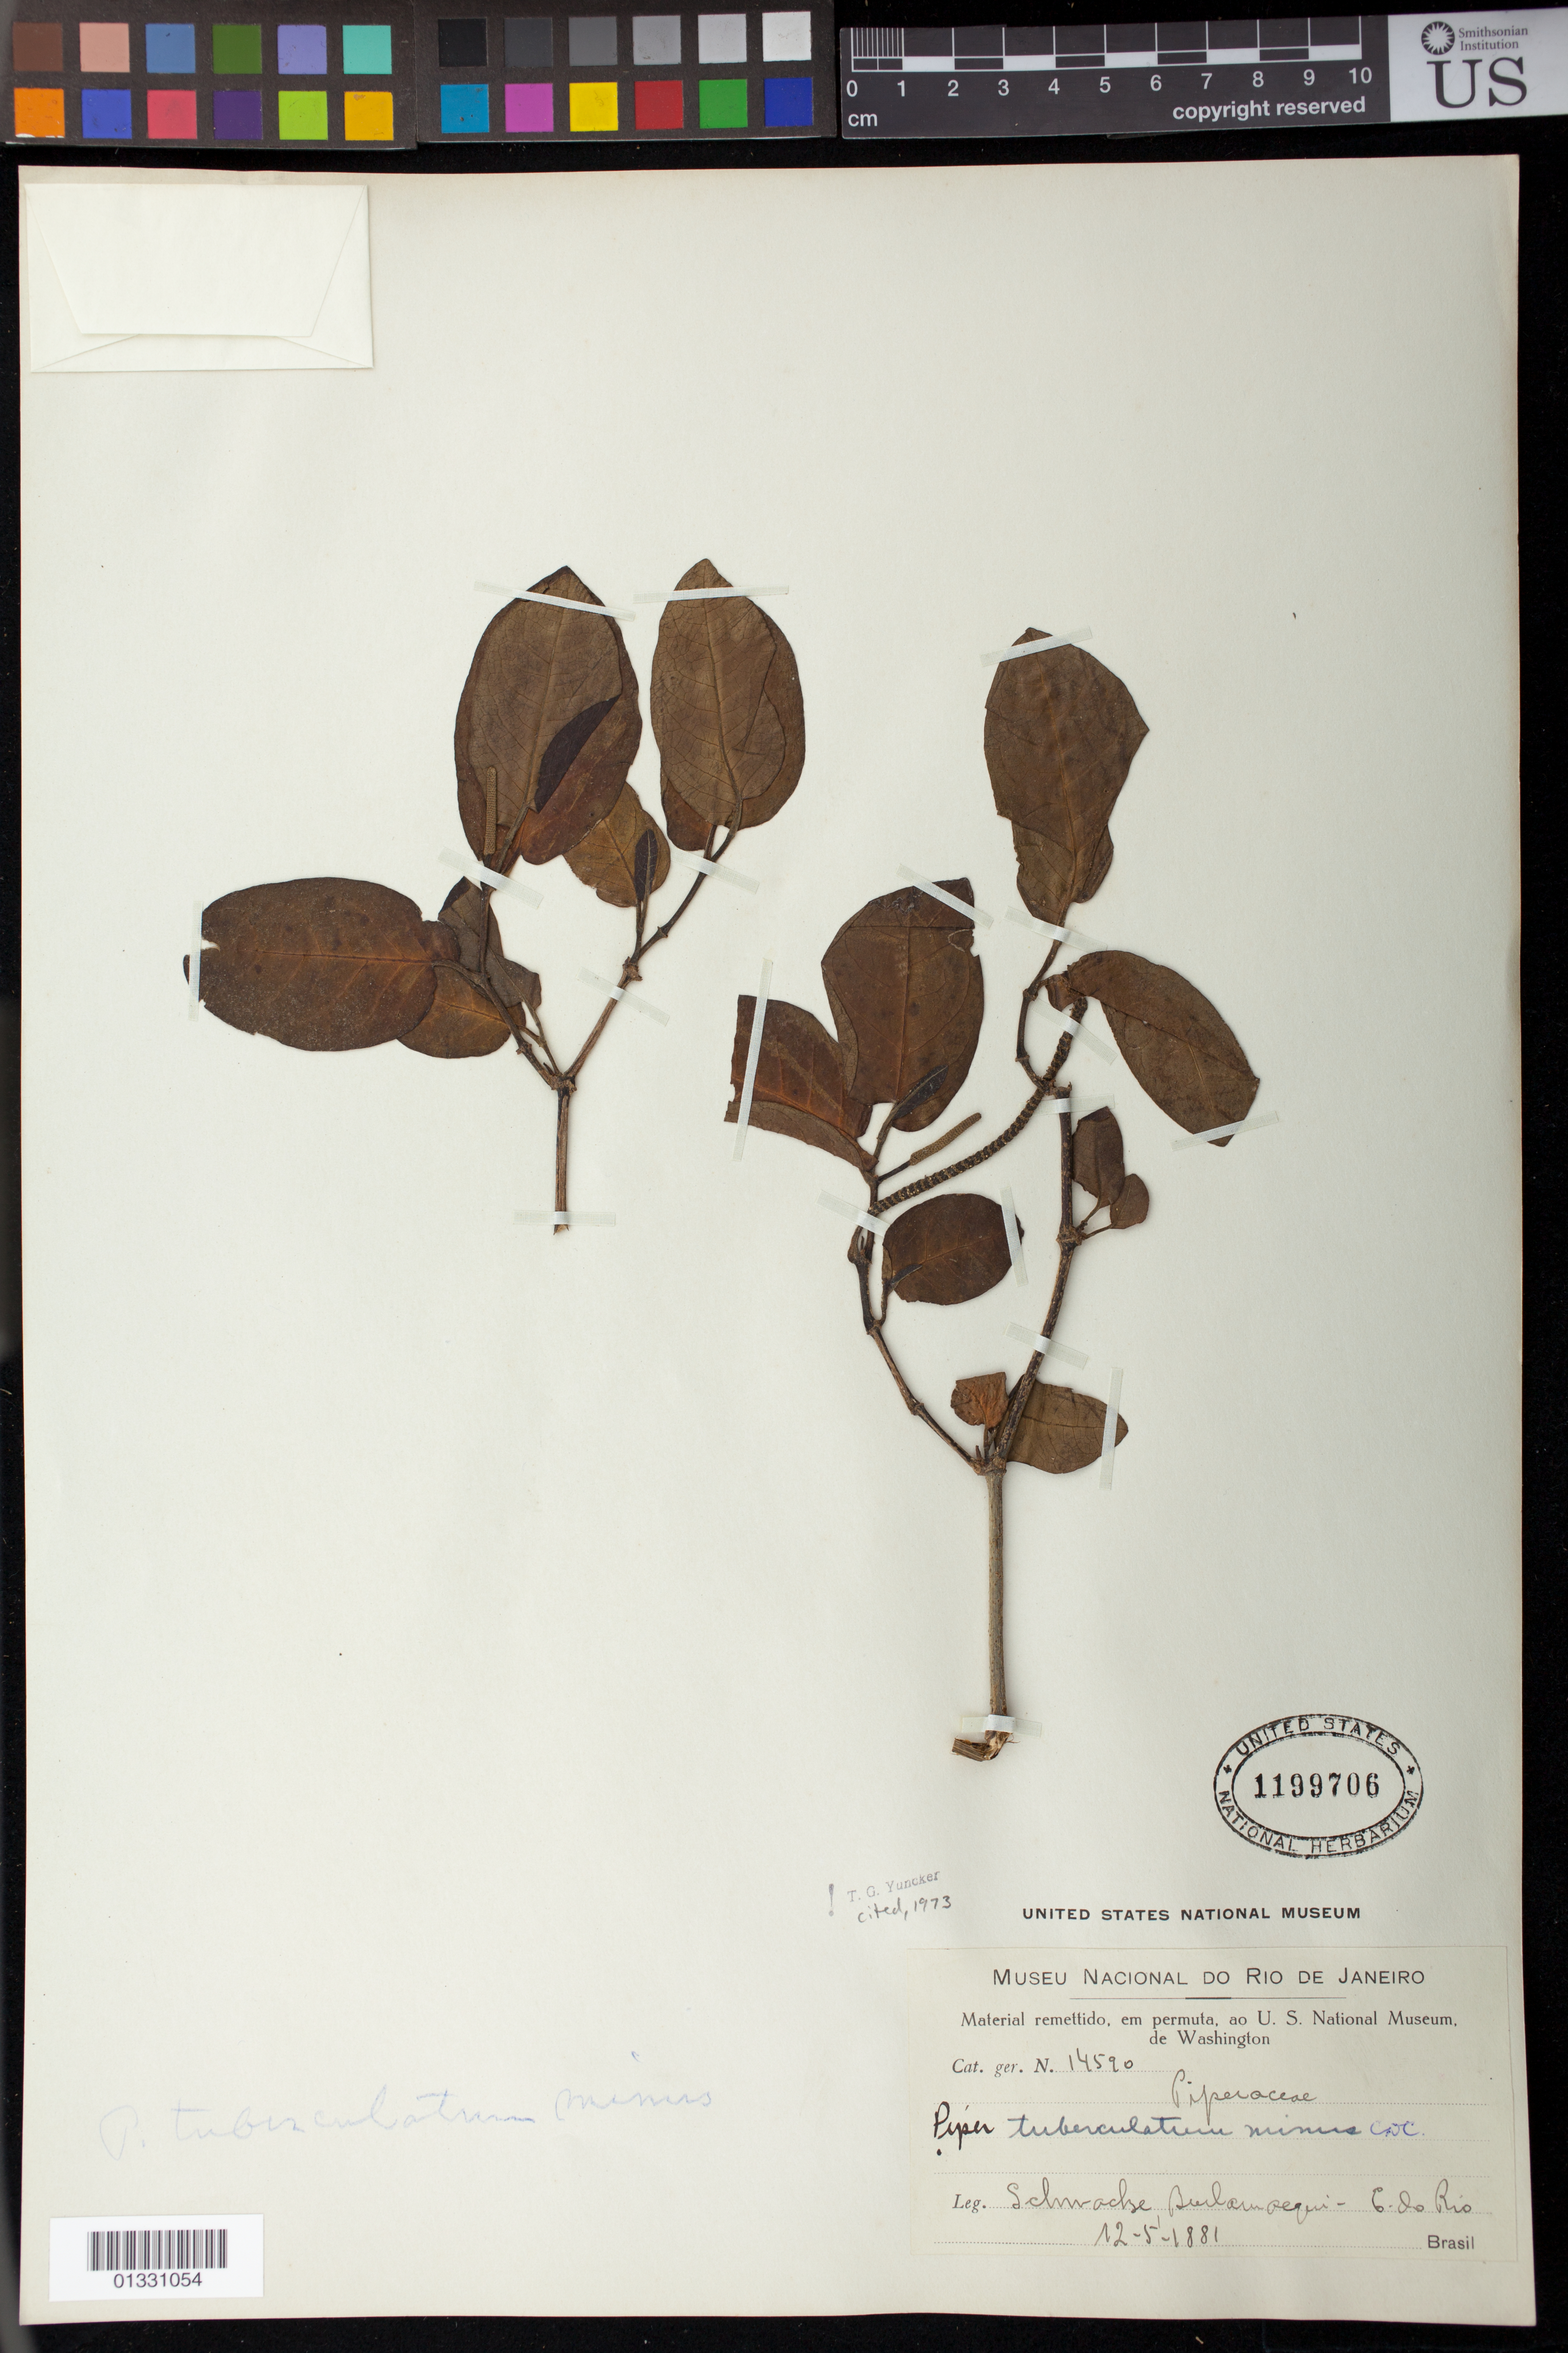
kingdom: Plantae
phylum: Tracheophyta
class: Magnoliopsida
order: Piperales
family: Piperaceae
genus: Piper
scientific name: Piper tuberculatum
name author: Jacq.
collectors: B. Schwacke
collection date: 1881-05-12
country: Brazil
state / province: Rio de Janeiro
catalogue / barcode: US 1199706